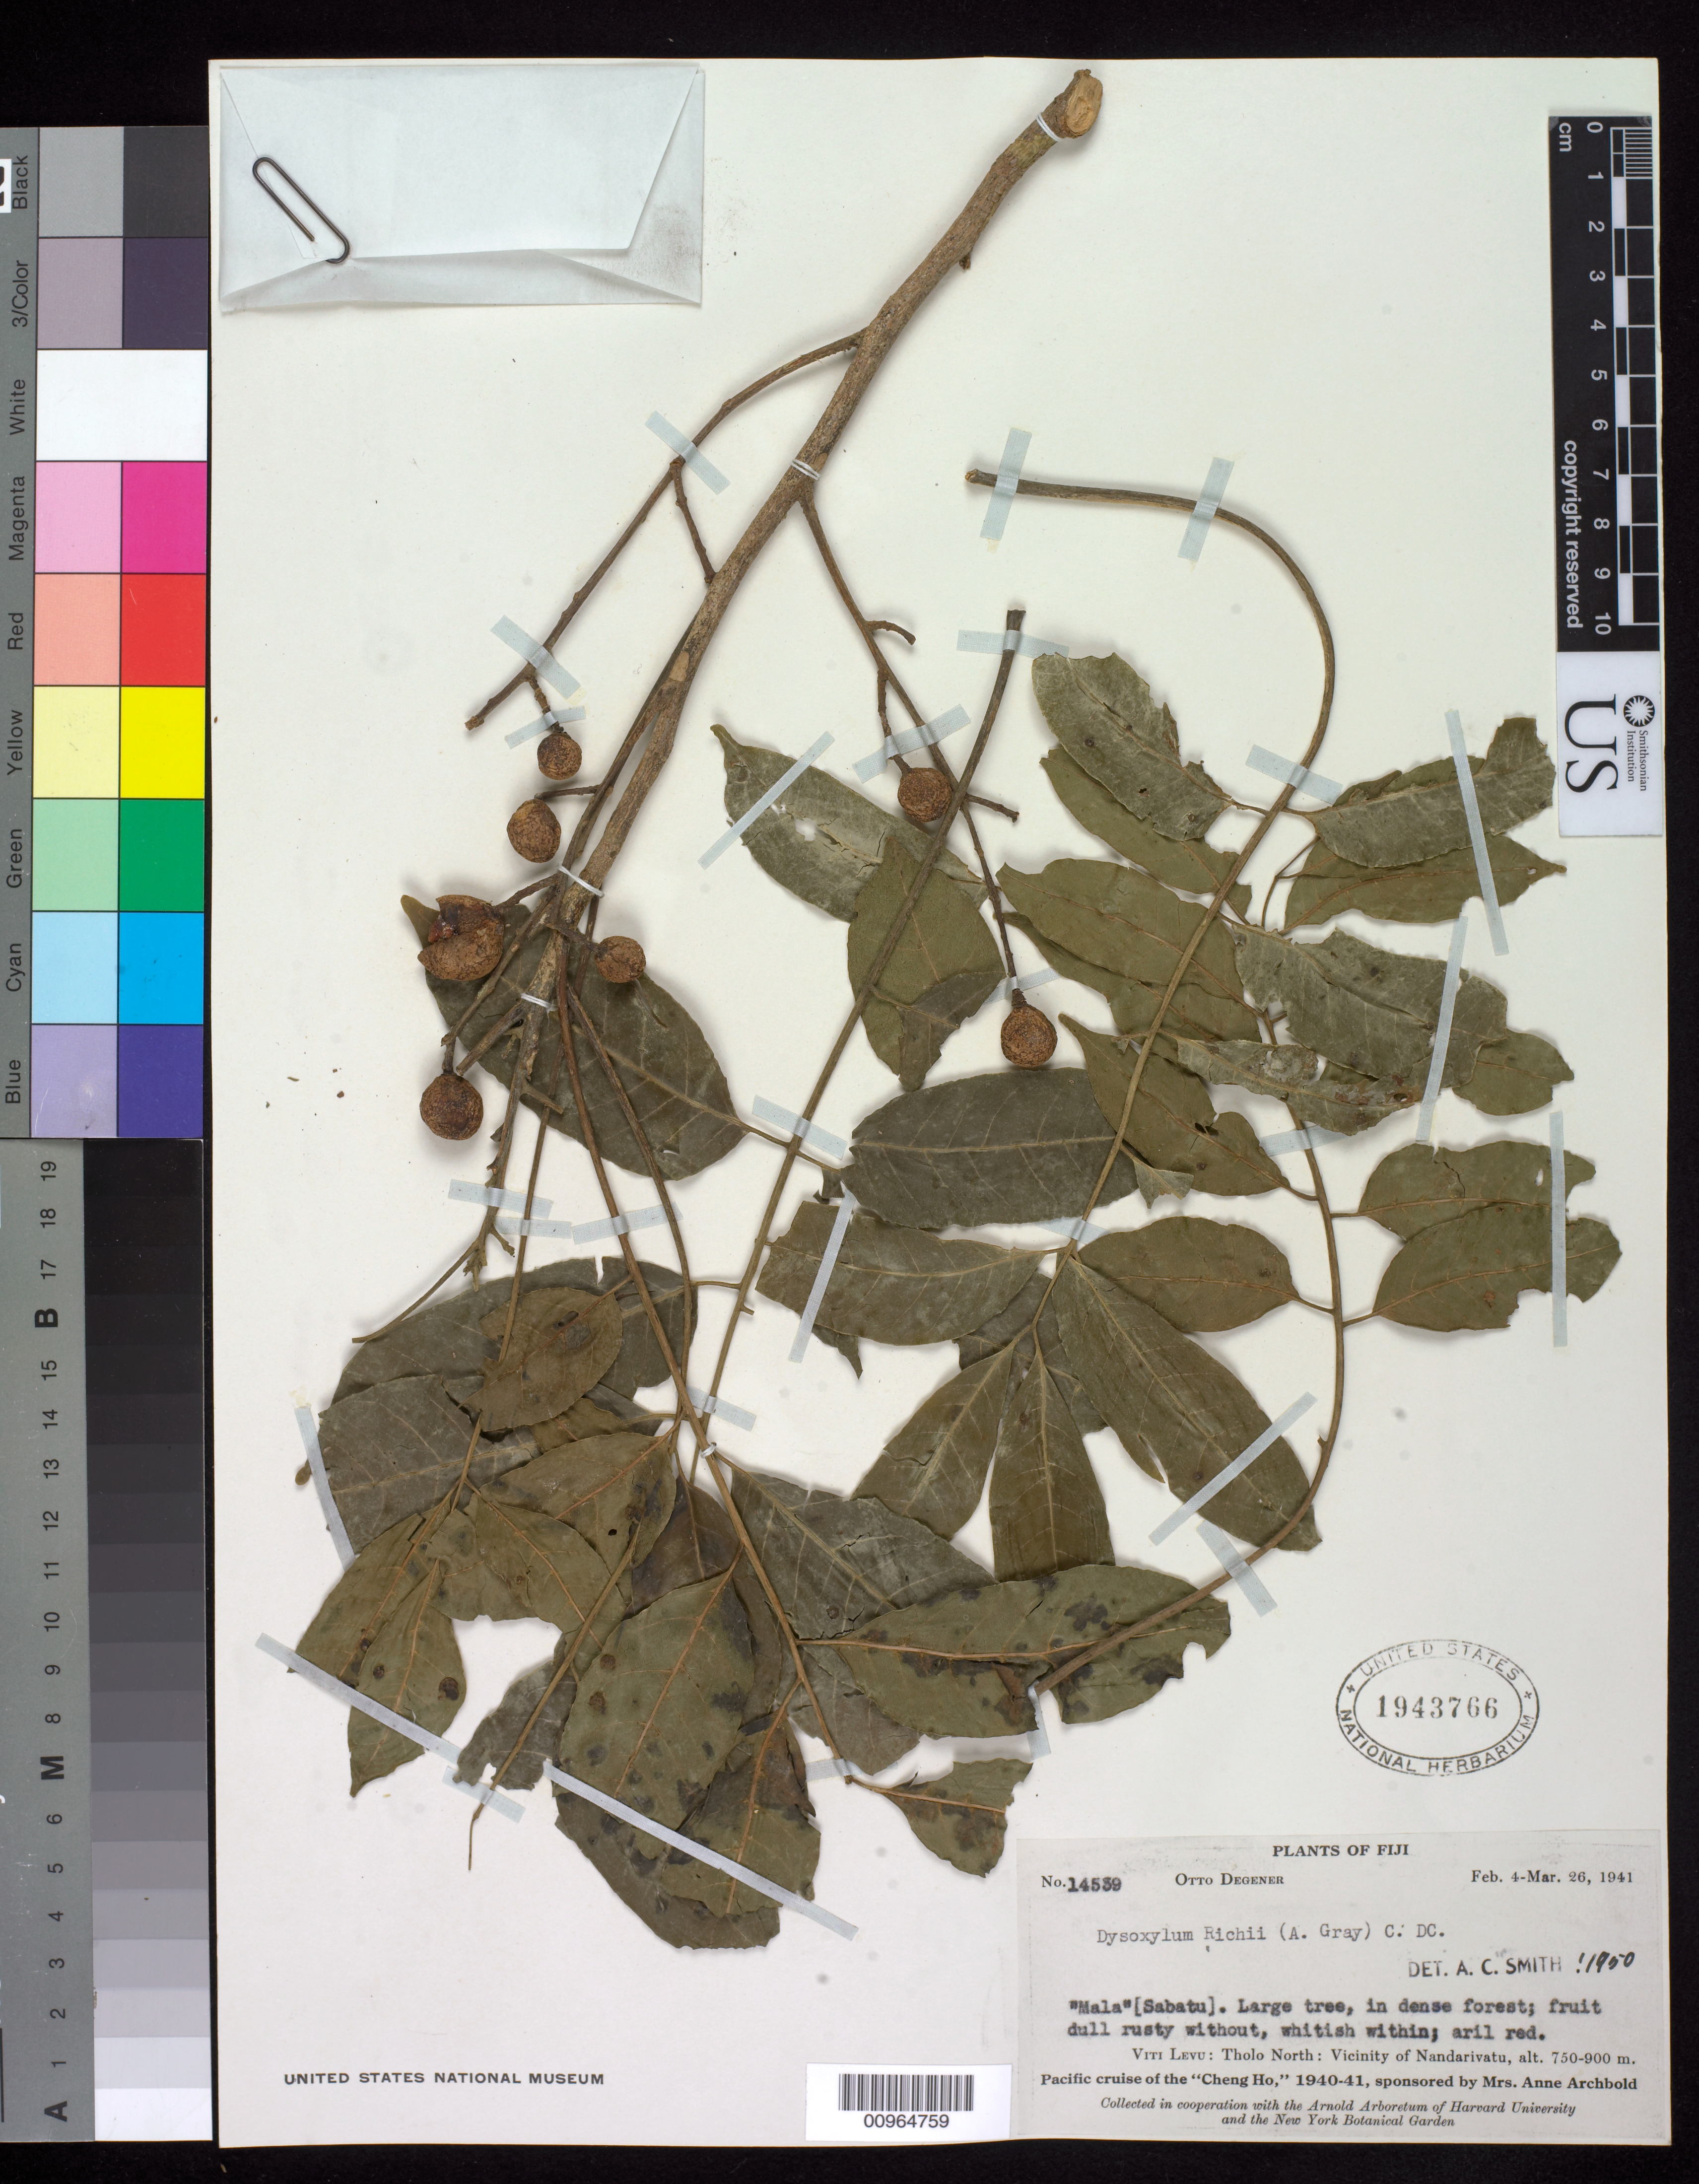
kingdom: Plantae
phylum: Tracheophyta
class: Magnoliopsida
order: Sapindales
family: Meliaceae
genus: Didymocheton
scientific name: Didymocheton alliaceus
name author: (G. Forst.) Mabb.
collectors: O. Degener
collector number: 14539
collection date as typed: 04 Feb 1941 to 26 Mar 1941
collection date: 1941-02-04/1941-03-26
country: Fiji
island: Viti Levu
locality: Viti Levu: Tholo North: Vicinity of Nandarivatu; in dense forest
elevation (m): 750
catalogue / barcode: US 1943766